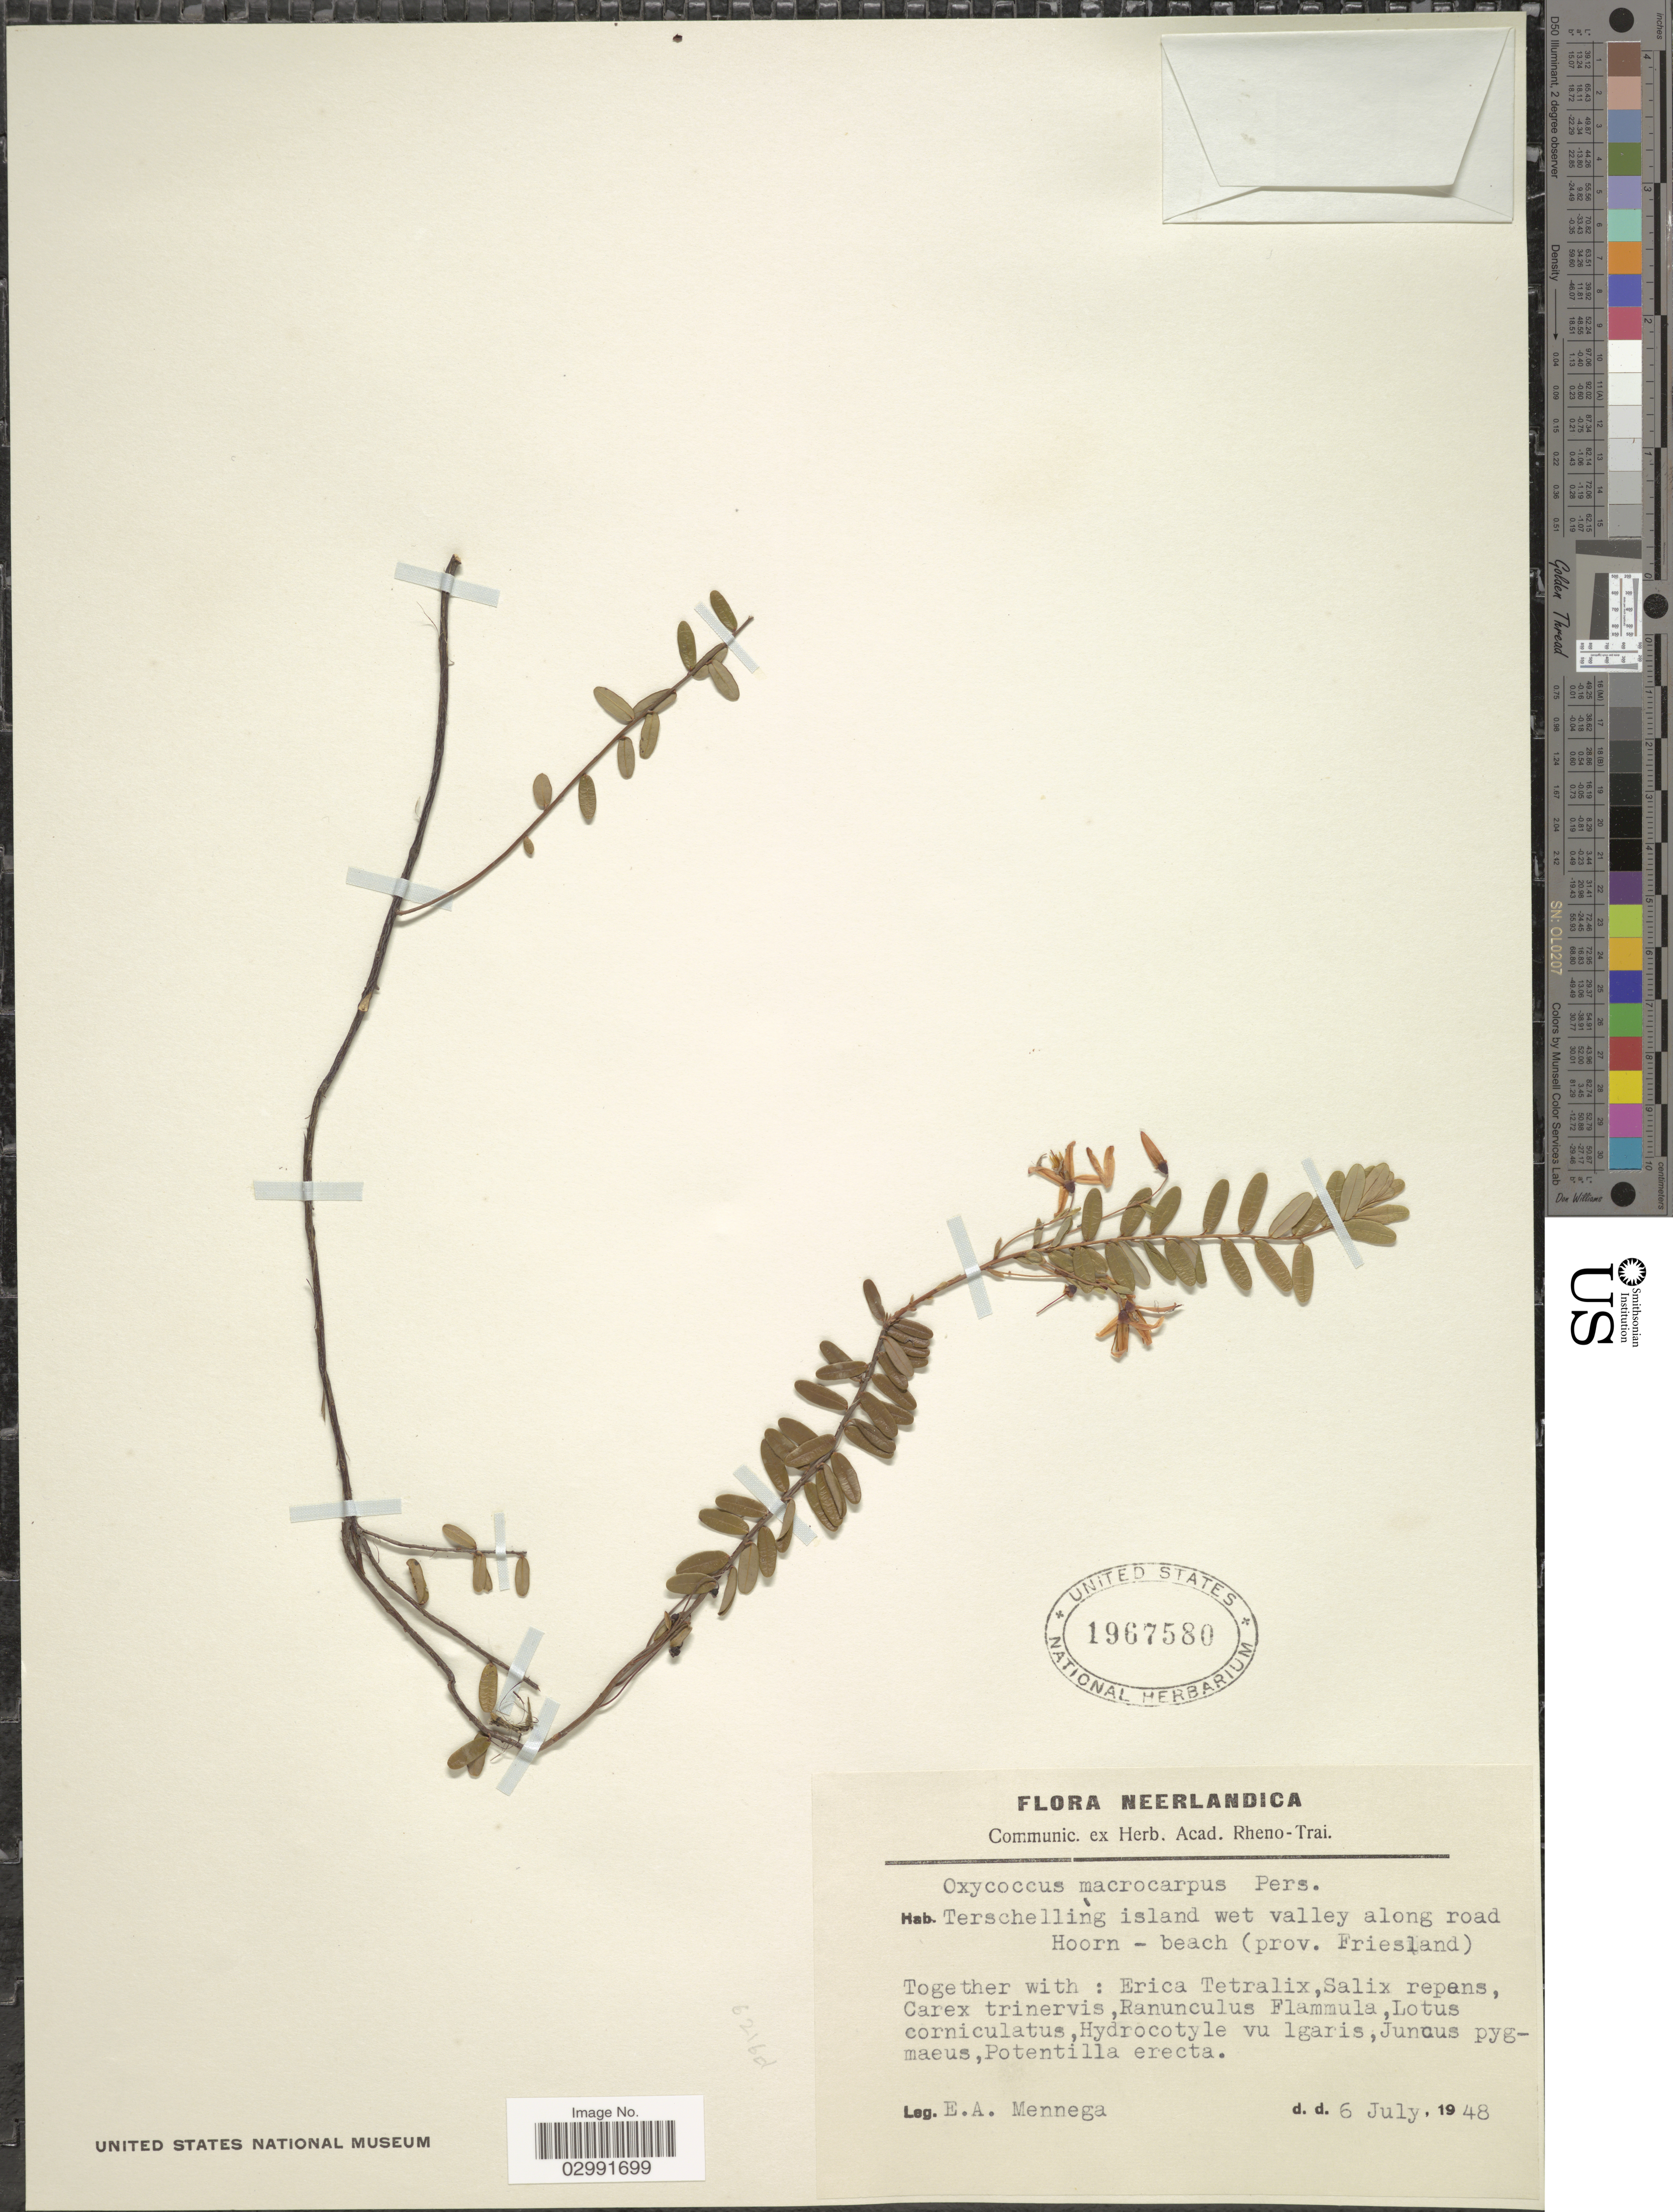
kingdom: Plantae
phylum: Tracheophyta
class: Magnoliopsida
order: Ericales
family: Ericaceae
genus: Vaccinium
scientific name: Vaccinium macrocarpon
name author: Aiton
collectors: E. A. Mennega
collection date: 1948-07-06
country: Netherlands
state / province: Friesland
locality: Terschelling island wet valley along road Hoorn - beach.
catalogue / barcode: US 1967580